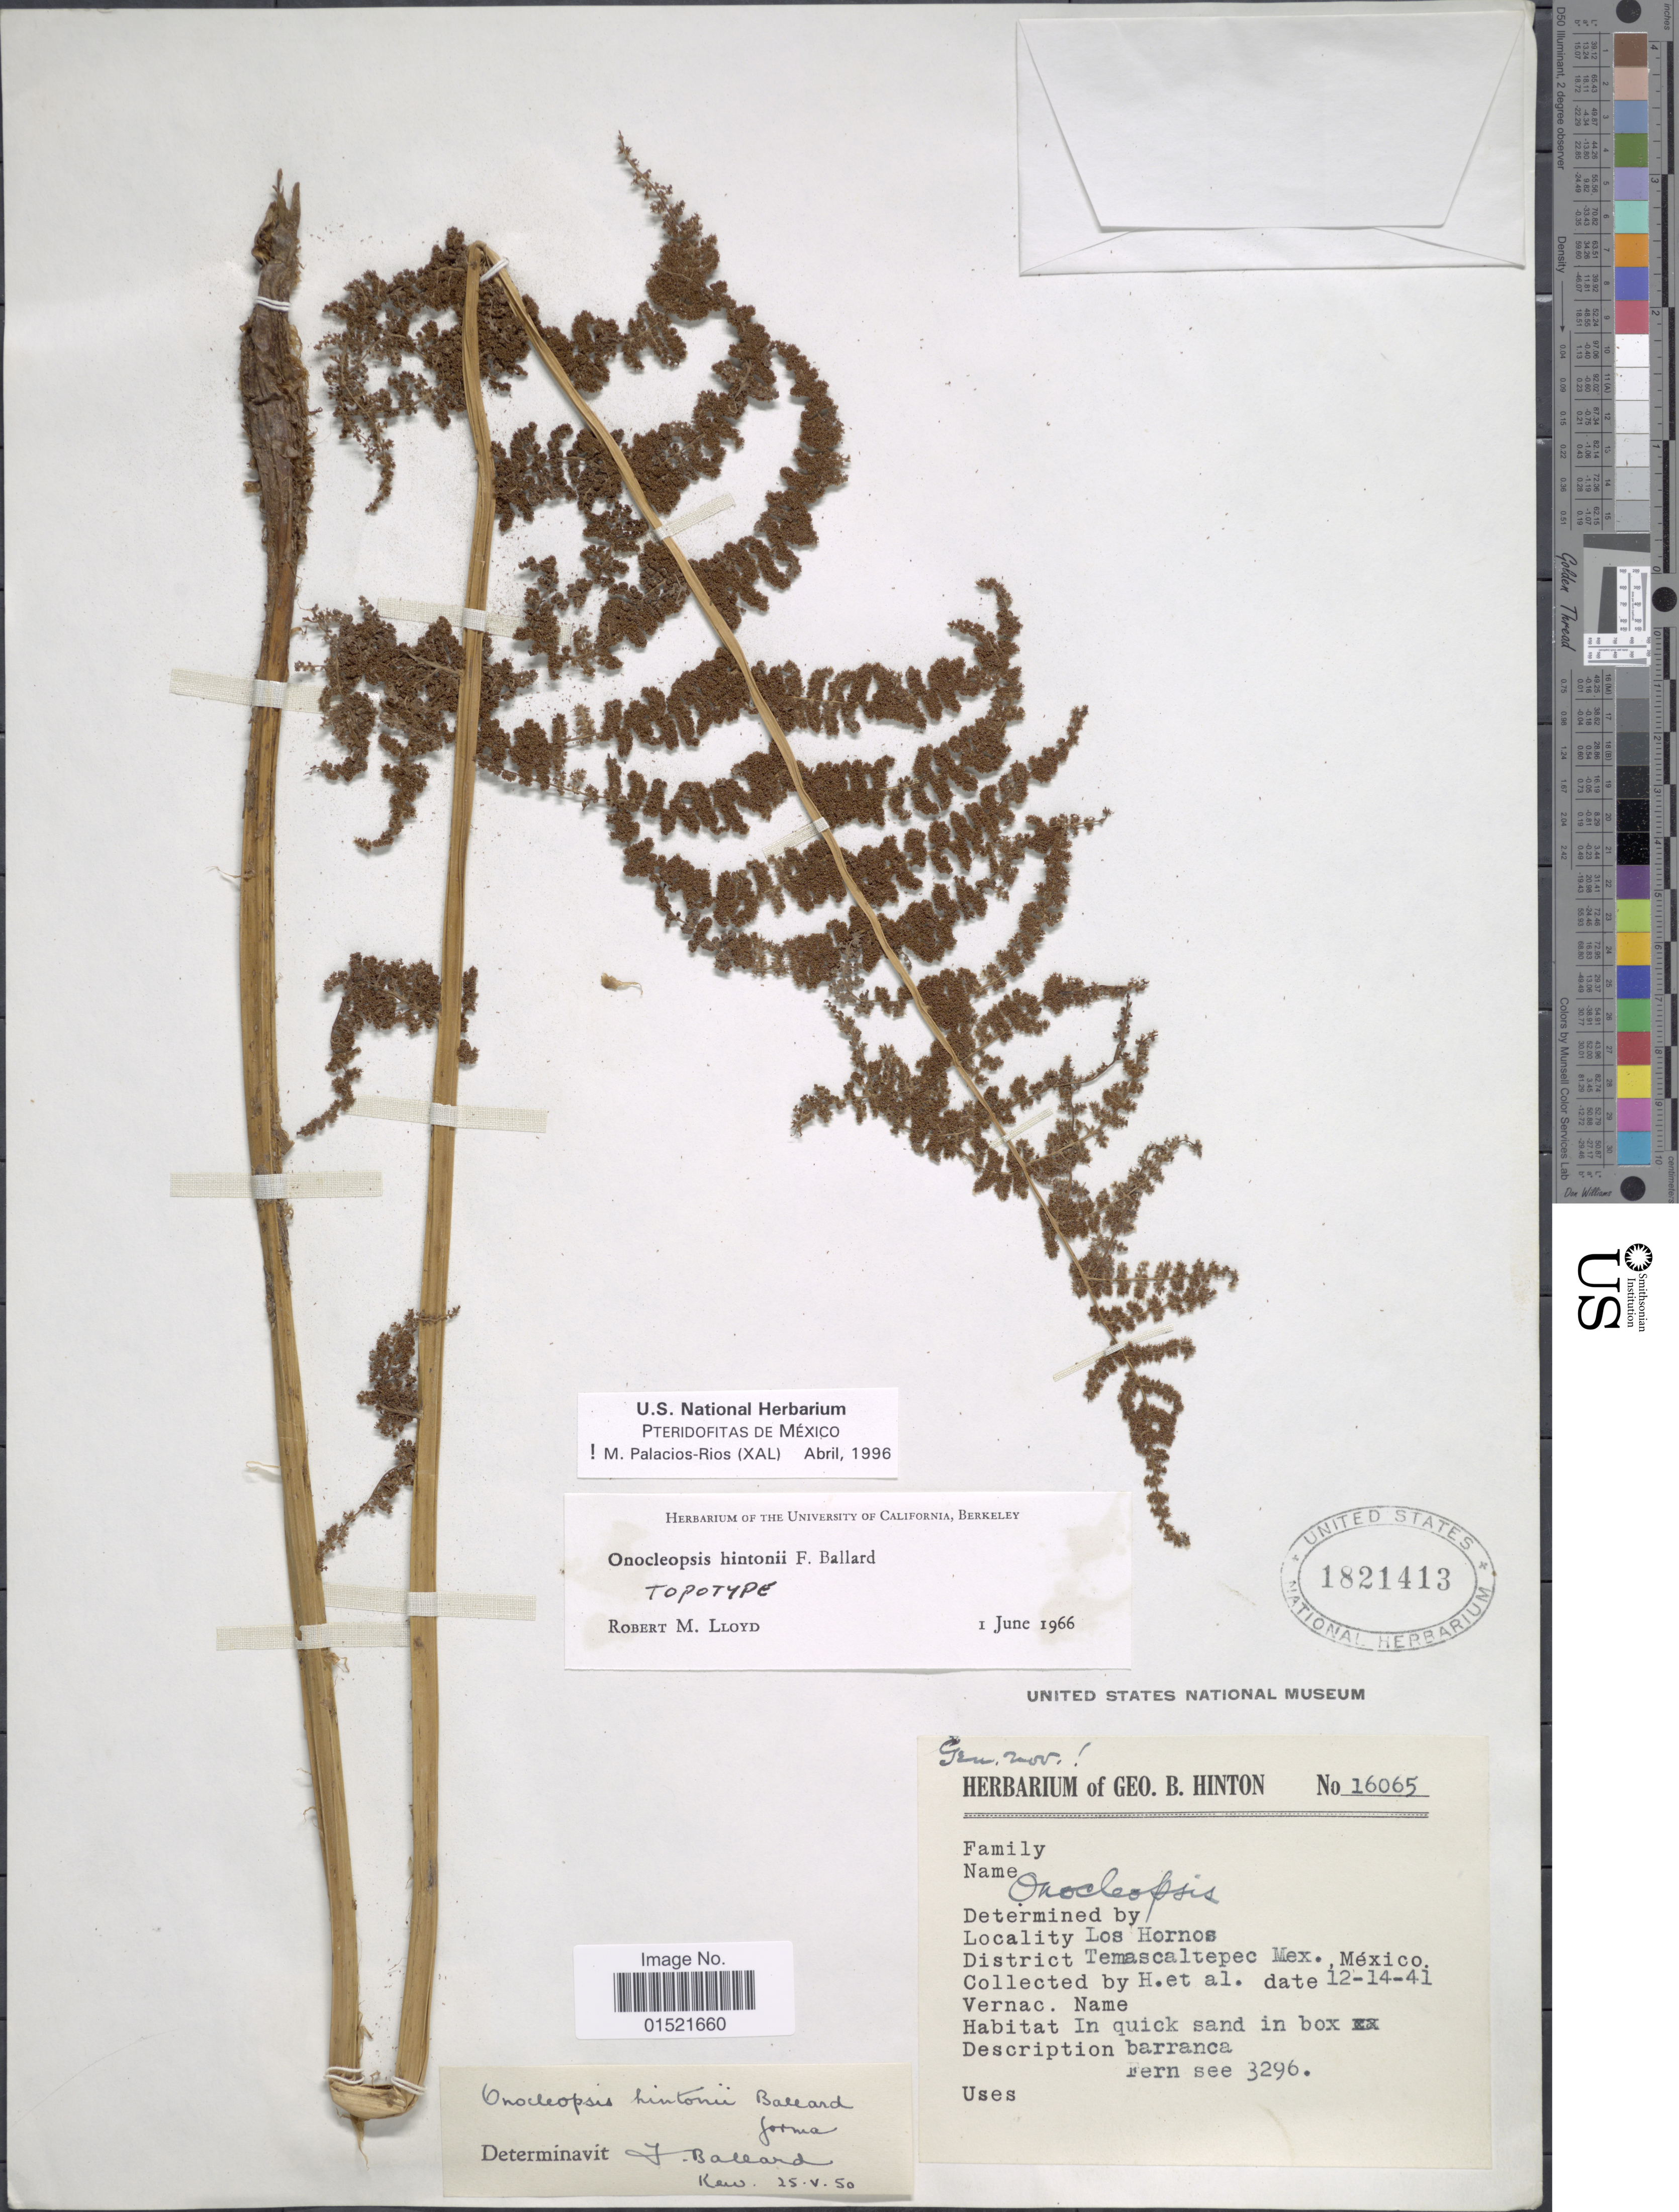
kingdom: Plantae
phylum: Tracheophyta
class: Polypodiopsida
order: Polypodiales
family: Onocleaceae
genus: Onocleopsis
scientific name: Onocleopsis hintonii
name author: F. Ballard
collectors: G. B. Hinton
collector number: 16065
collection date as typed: Transcribed d/m/y: 14/12/41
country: Mexico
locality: Los Hornos, District Temascaltepec, Mex.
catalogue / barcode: US 1821413